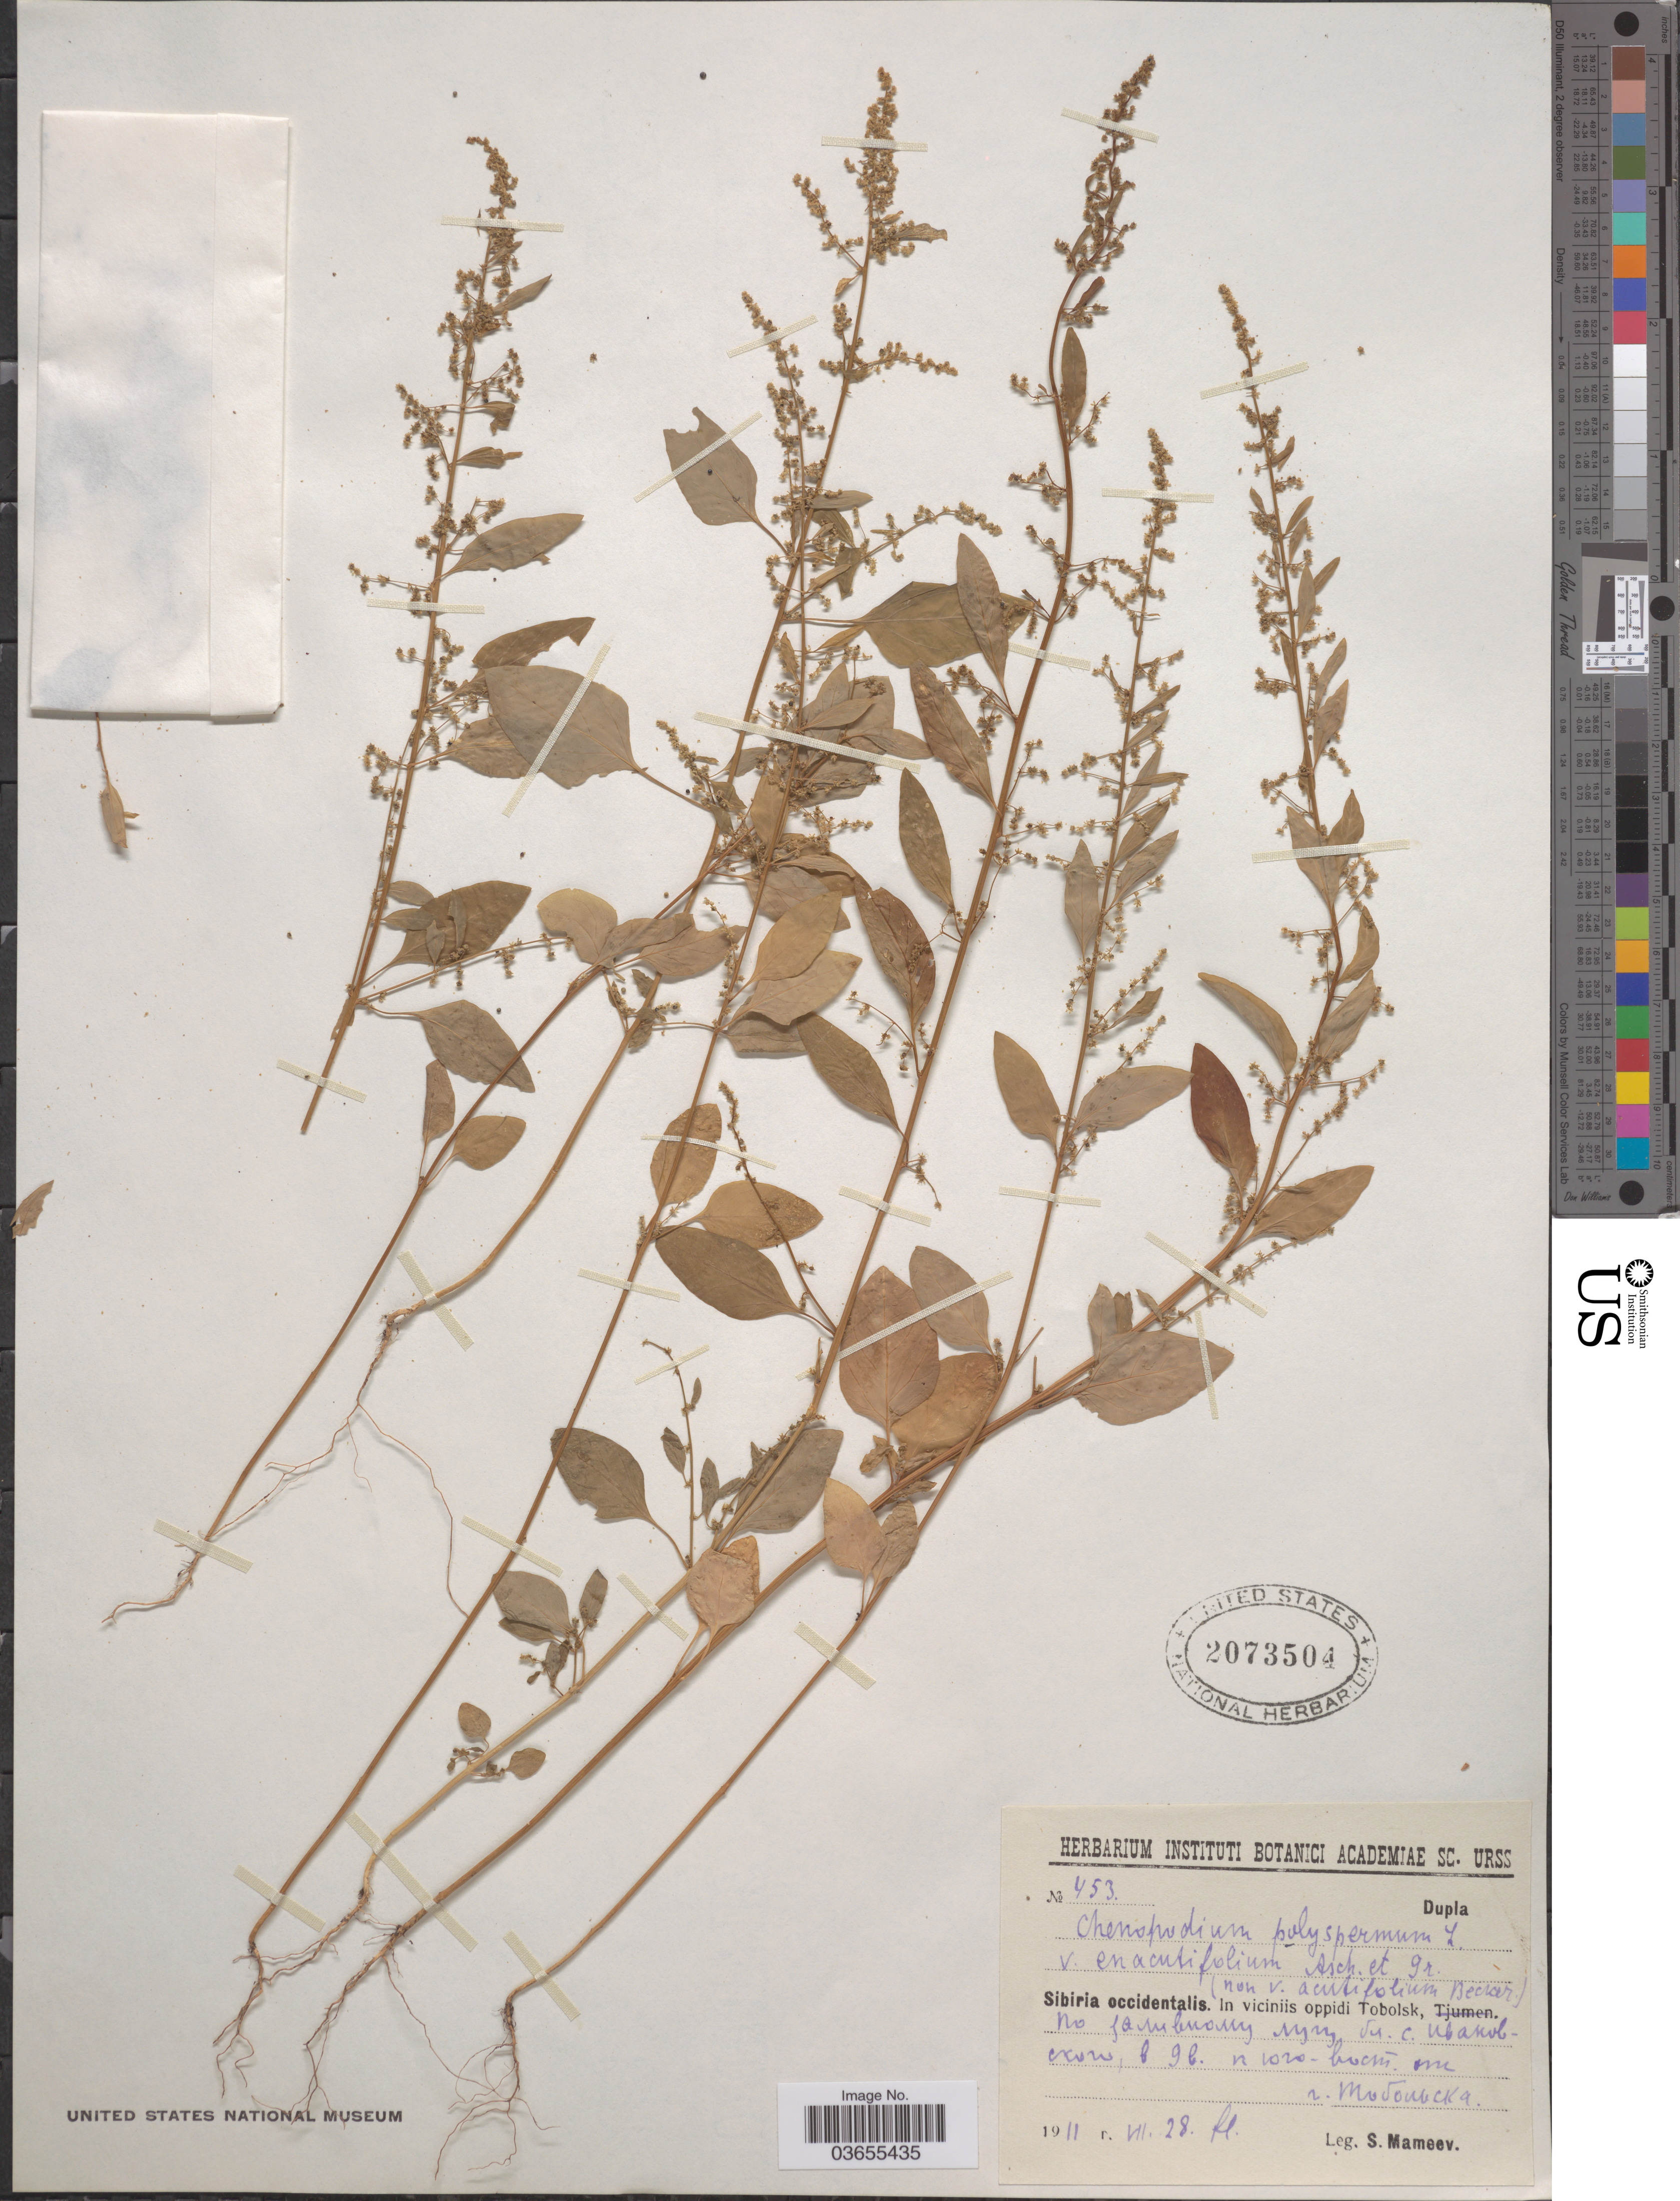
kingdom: Plantae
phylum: Tracheophyta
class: Magnoliopsida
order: Caryophyllales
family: Amaranthaceae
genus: Lipandra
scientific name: Lipandra polysperma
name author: (L.) S. Fuentes et al.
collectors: S. Mameev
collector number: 453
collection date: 1911-07-28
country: Russian Federation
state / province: Tyumen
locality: Sibiria occidentalis. In viciniis oppidi Tobolsk, X.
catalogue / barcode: US 2073504